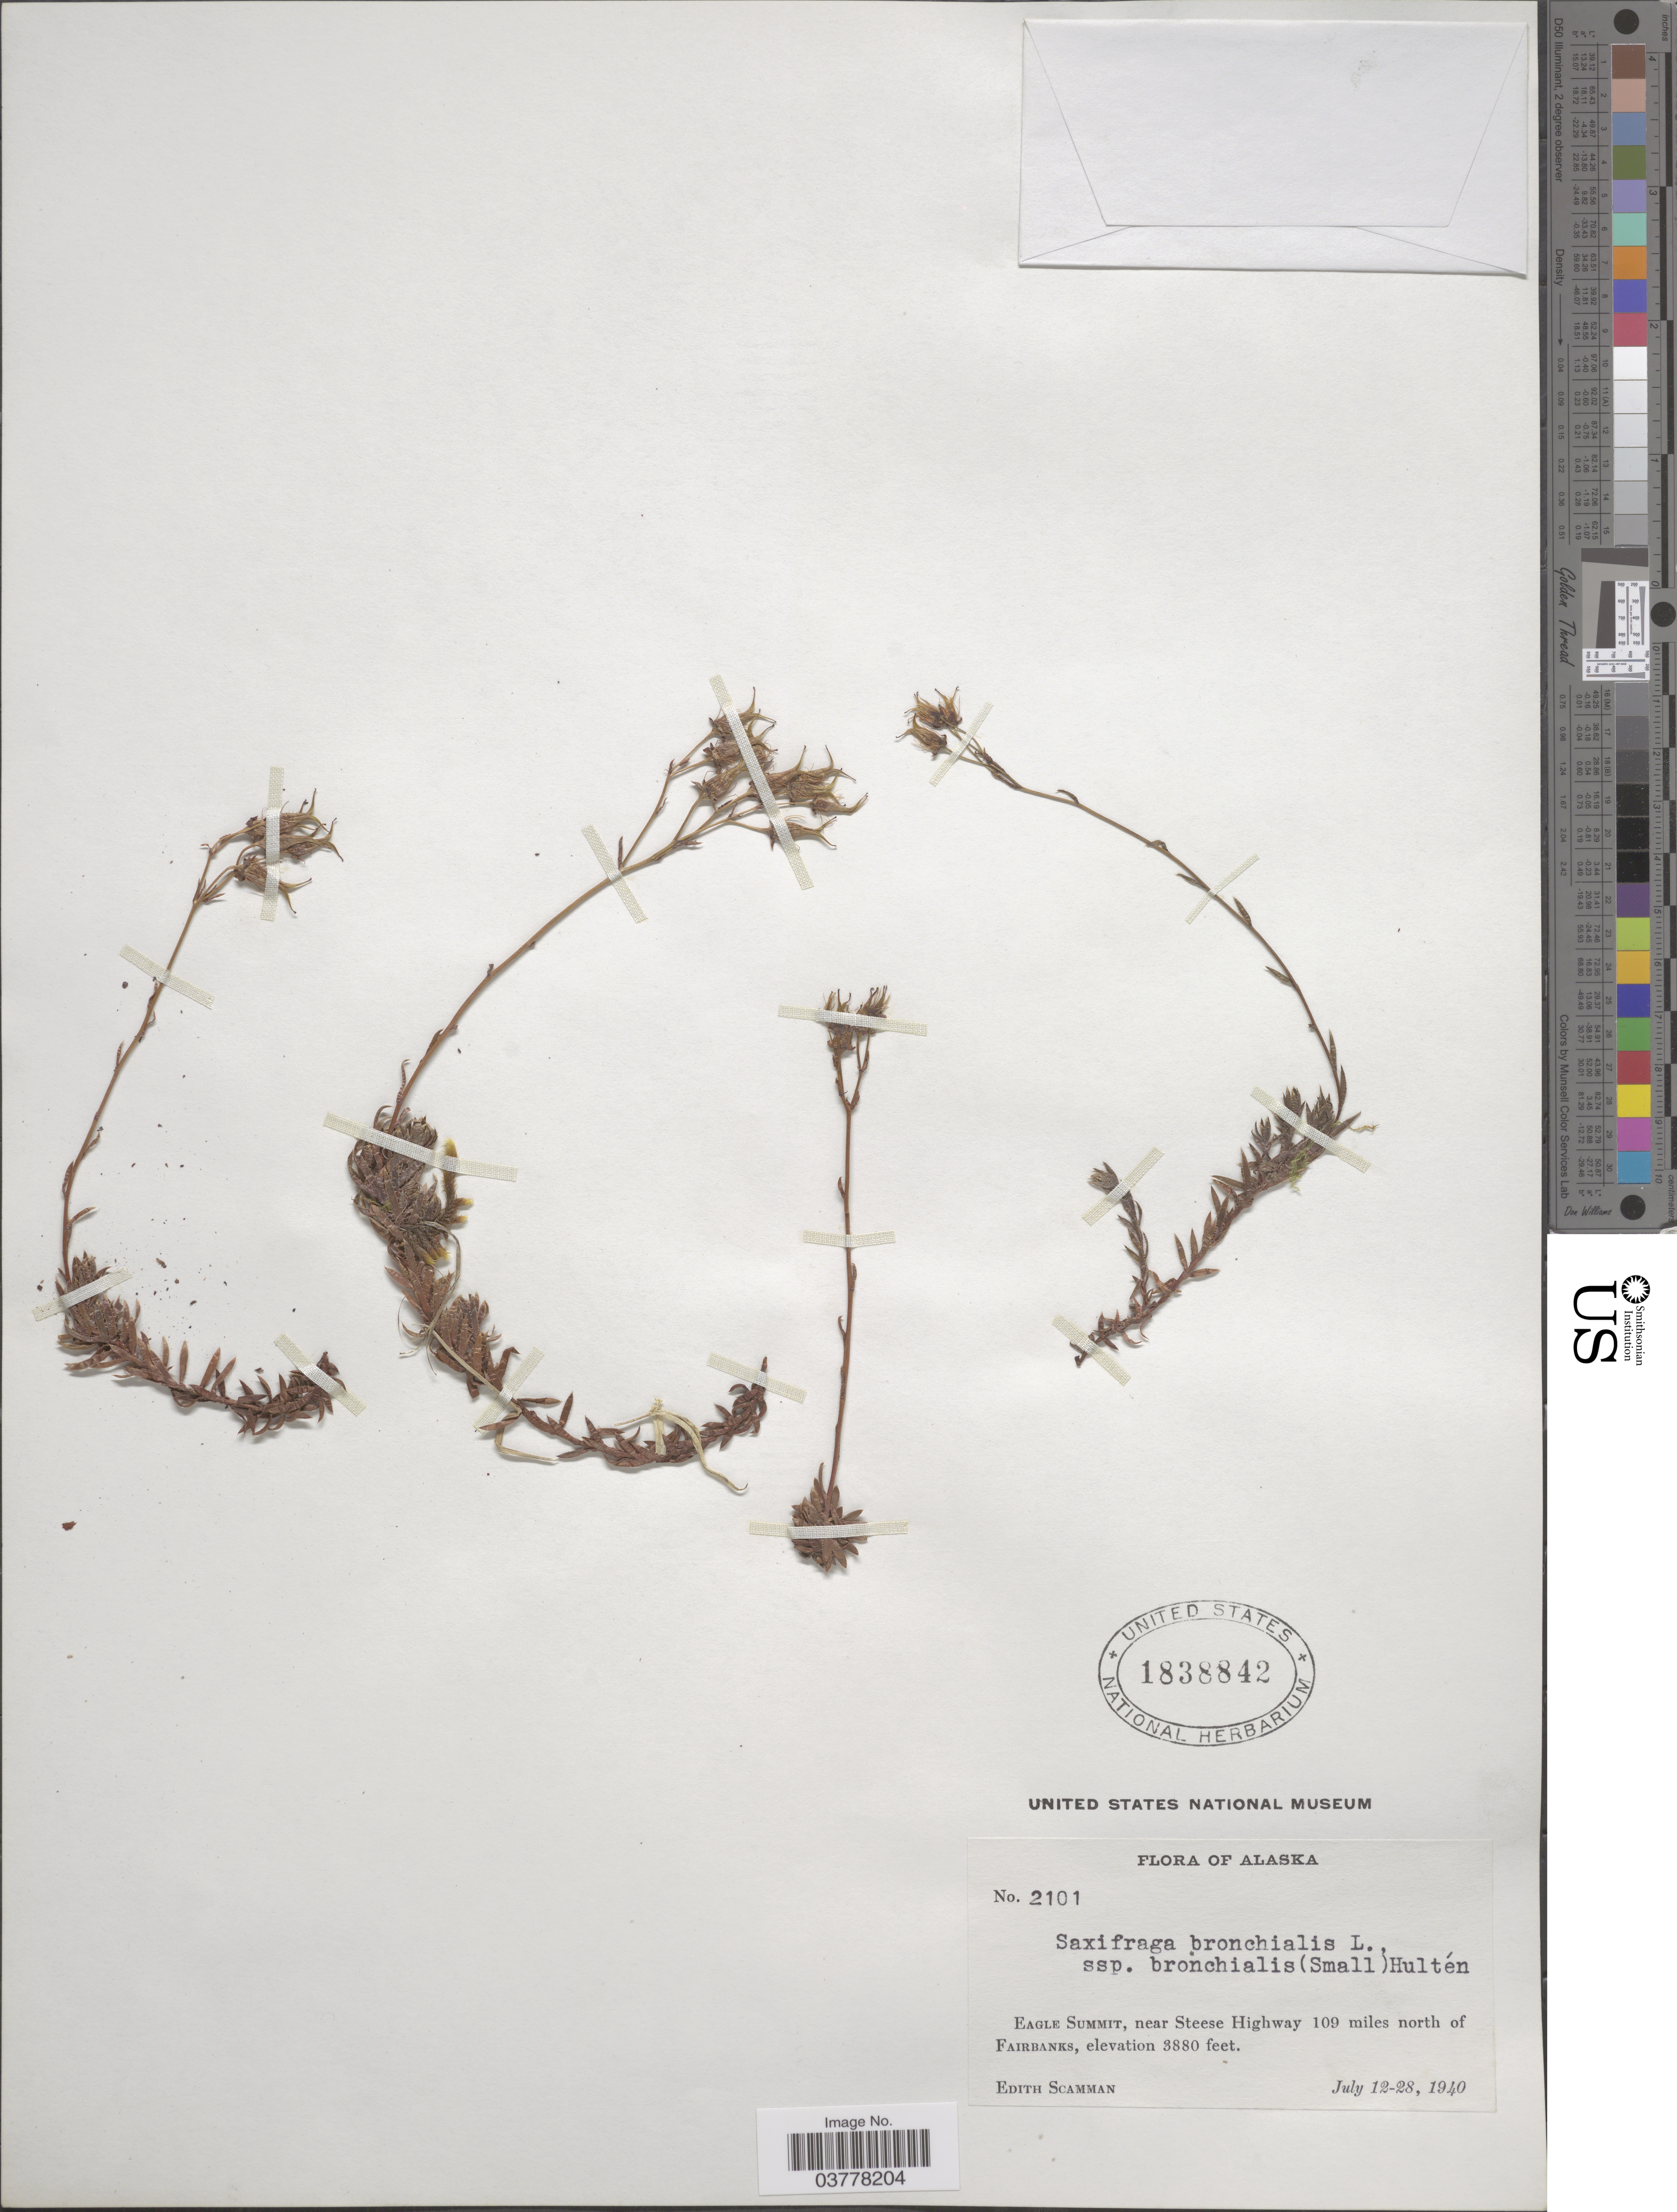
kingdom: Plantae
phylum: Tracheophyta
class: Magnoliopsida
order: Saxifragales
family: Saxifragaceae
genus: Saxifraga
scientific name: Saxifraga bronchialis subsp. funstonii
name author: (Small) Hultén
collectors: E. Scamman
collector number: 2101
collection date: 1940-07-12/1940-07-28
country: United States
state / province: Alaska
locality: Eagle Summit, near Steese Highway 109 miles north of Fairbanks.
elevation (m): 1183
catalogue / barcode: US 1838842